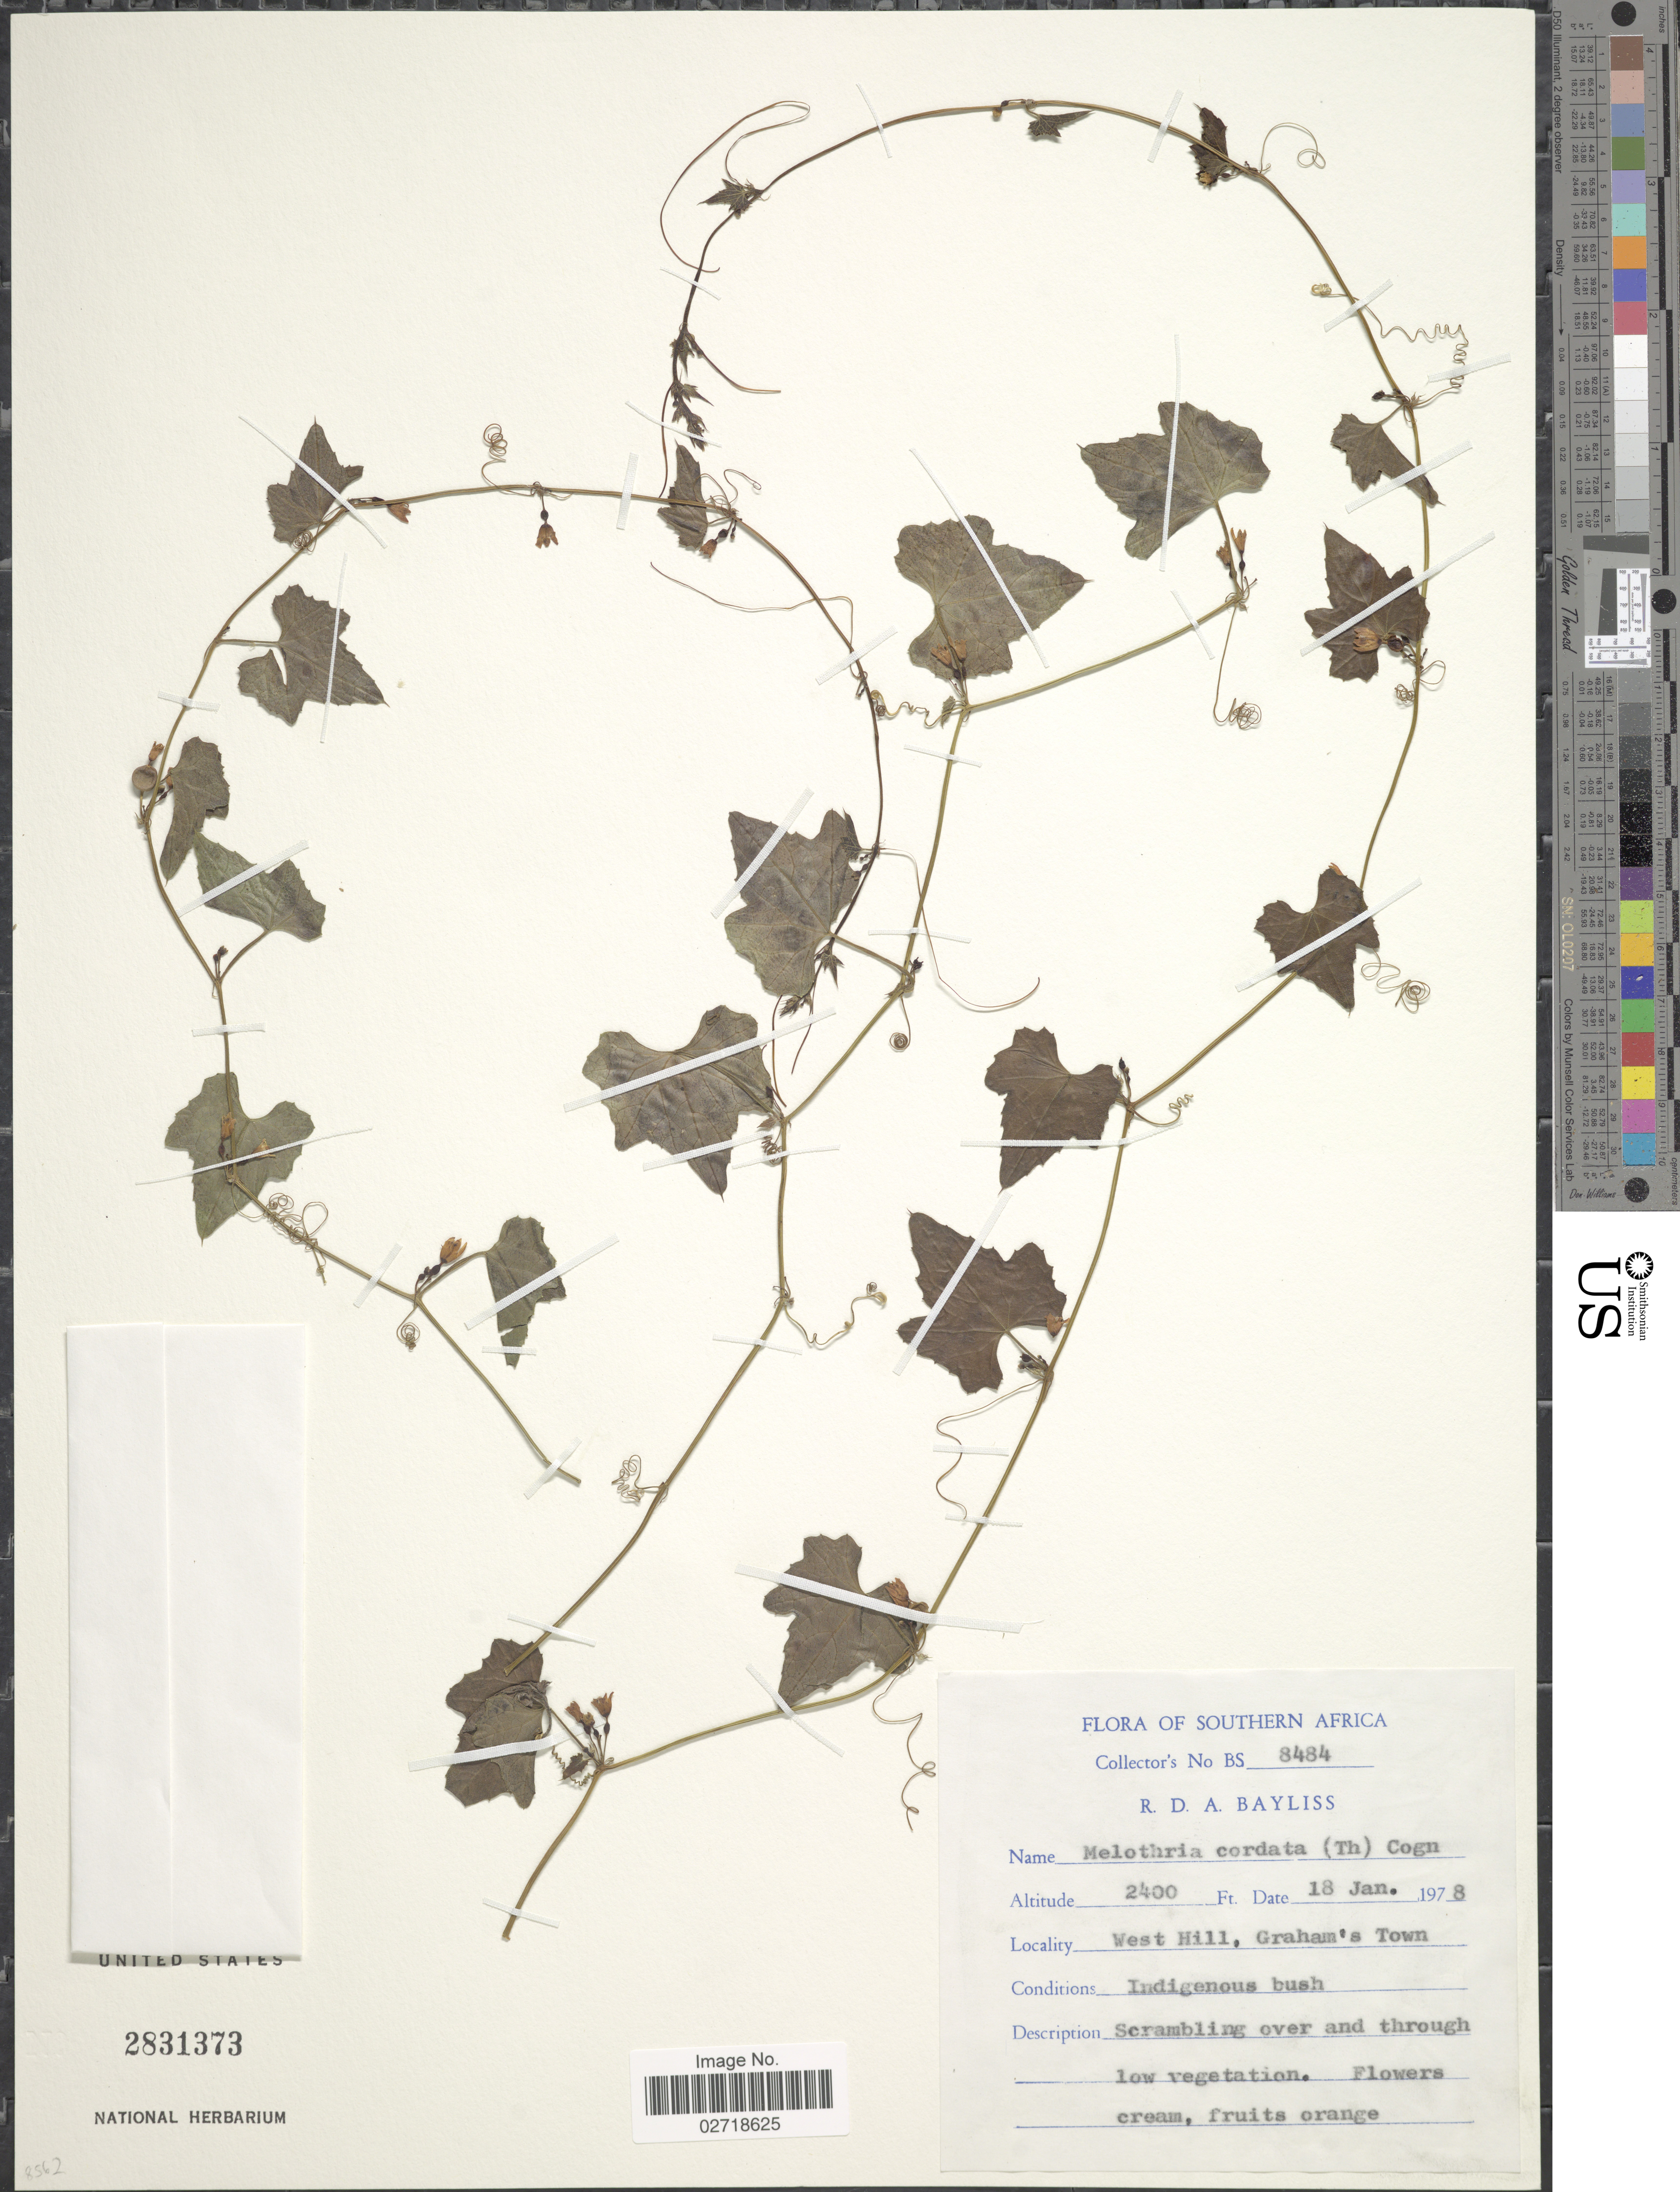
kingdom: Plantae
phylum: Tracheophyta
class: Magnoliopsida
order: Cucurbitales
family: Cucurbitaceae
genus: Zehneria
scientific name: Zehneria sp.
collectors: R. Bayliss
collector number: BS 8484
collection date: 1978-01-18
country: South Africa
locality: Southern Africa, West HIll, Graham's Town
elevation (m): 732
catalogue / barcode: US 2831373